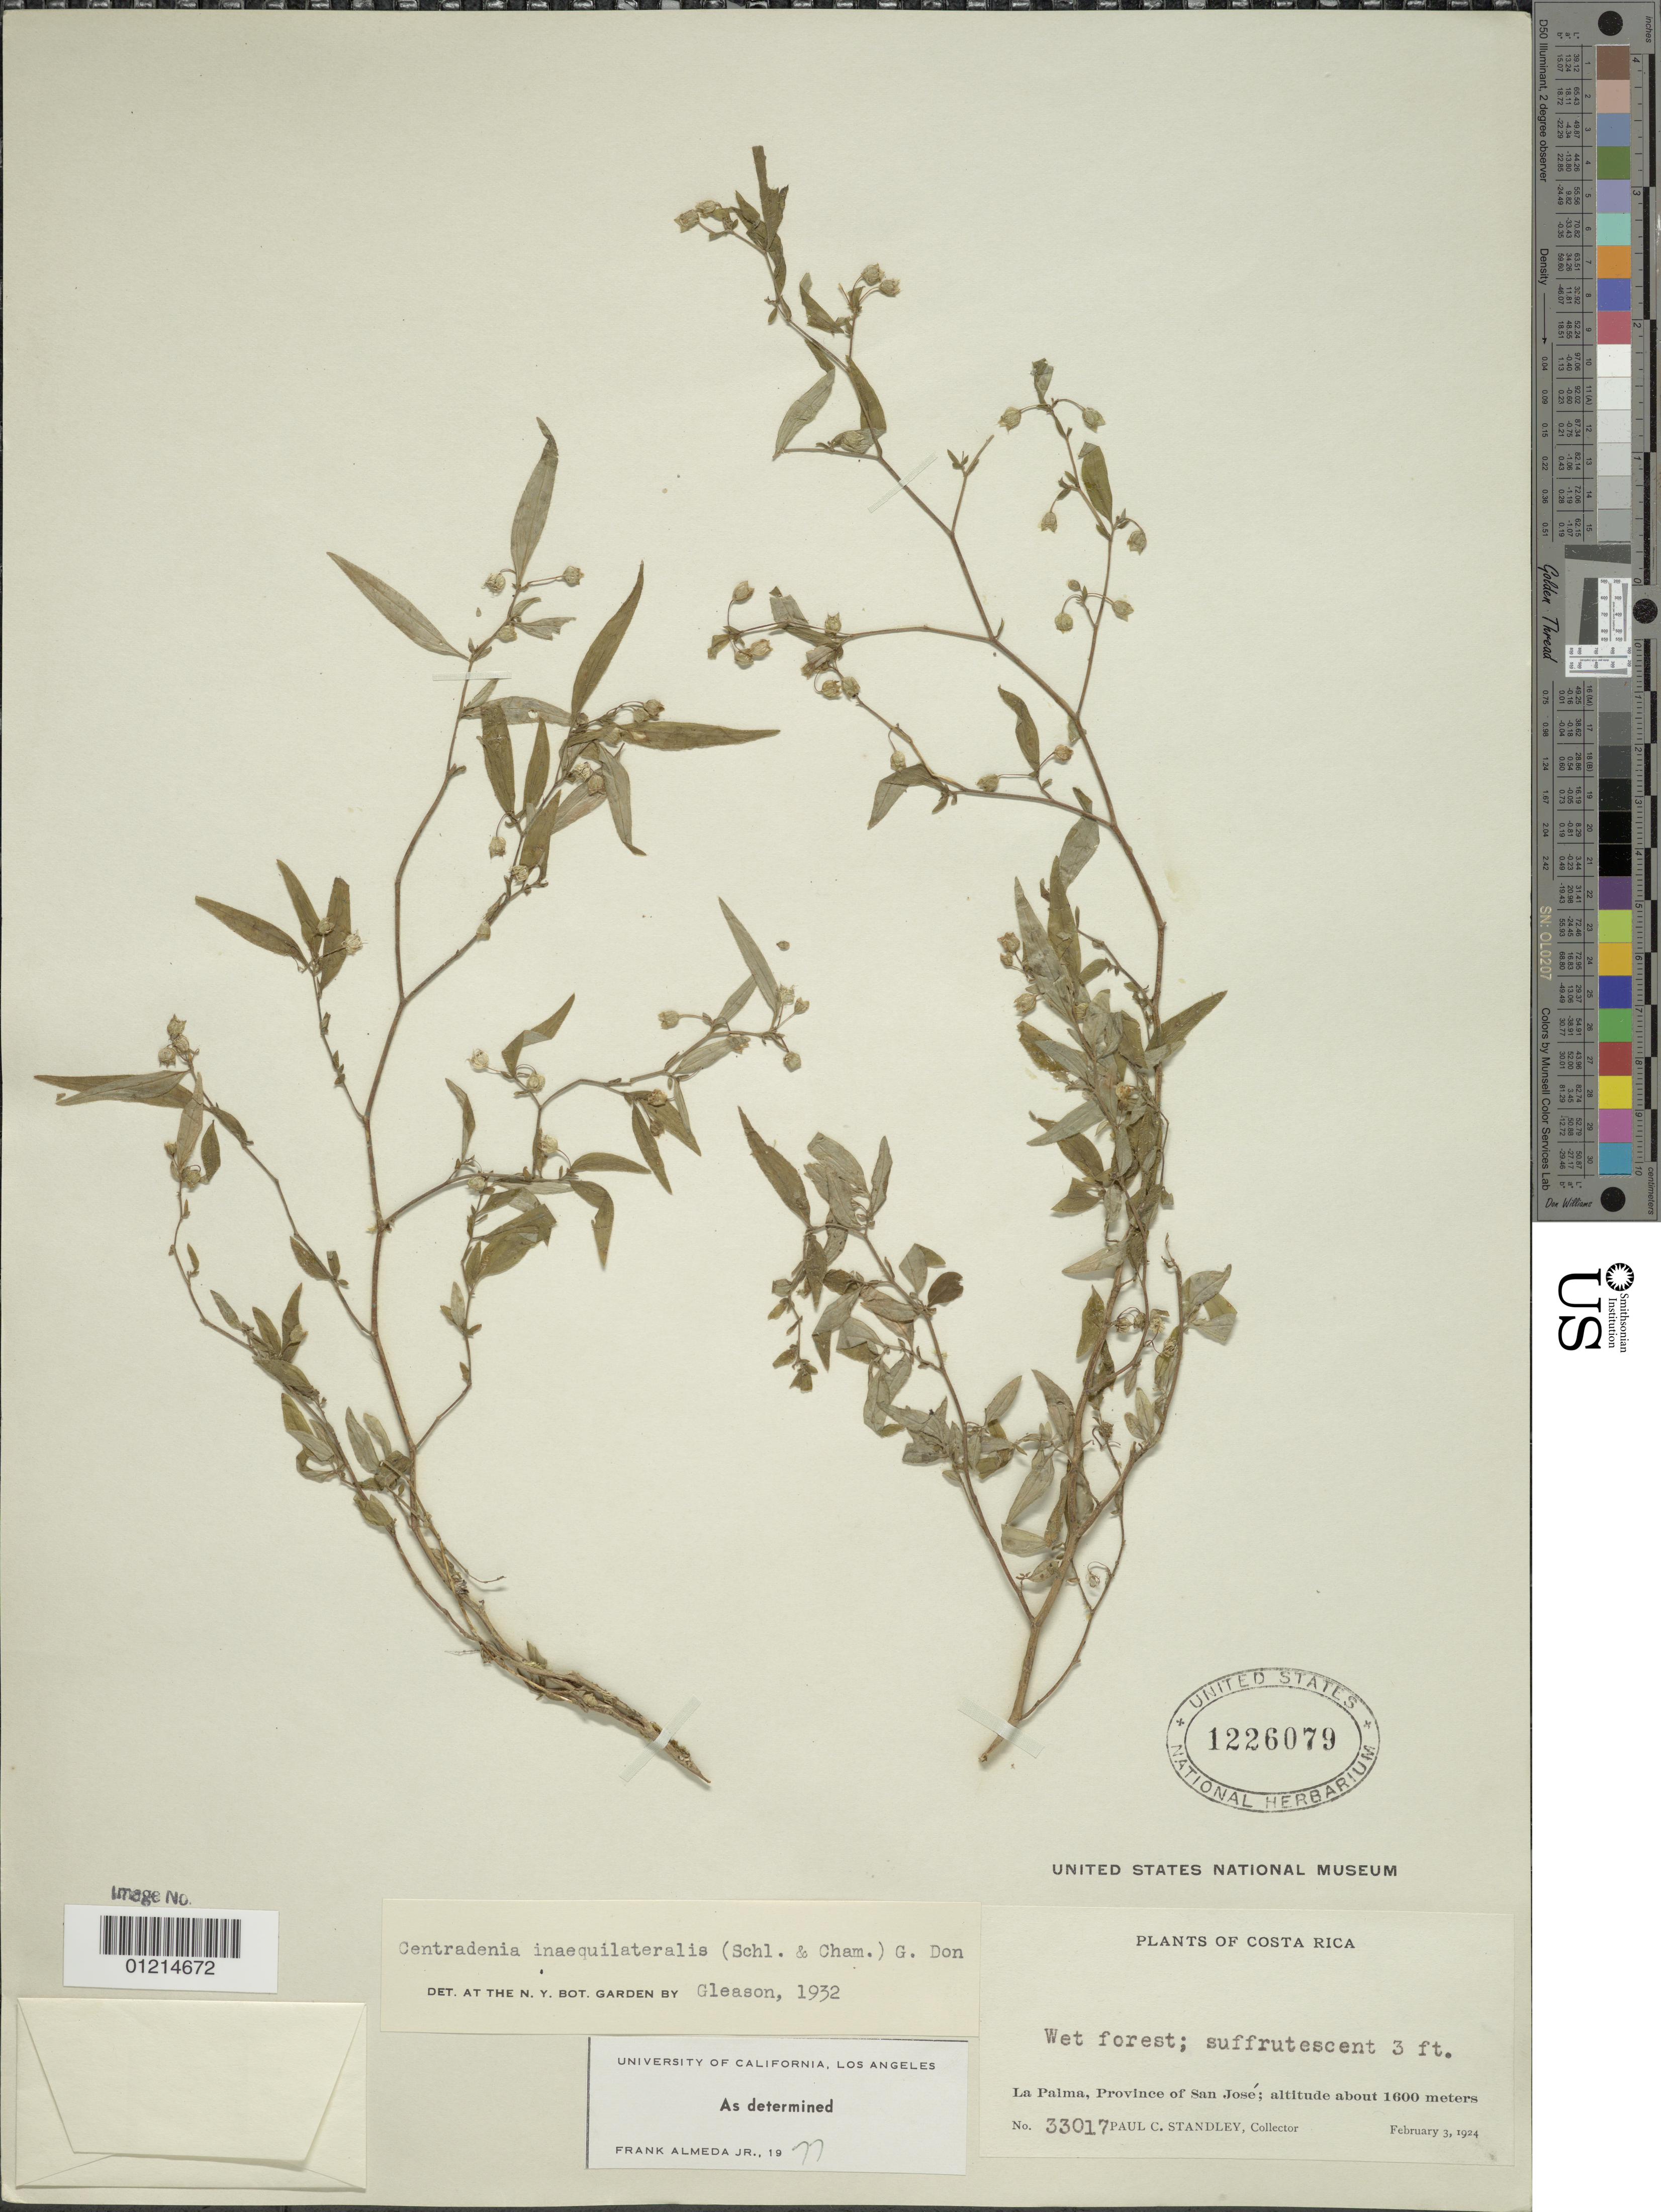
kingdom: Plantae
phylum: Tracheophyta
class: Magnoliopsida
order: Myrtales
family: Melastomataceae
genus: Centradenia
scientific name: Centradenia inaequilateralis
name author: (Gleason) G. Don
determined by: Gleason, --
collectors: P. C. Standley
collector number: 33017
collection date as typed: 03 Feb 1924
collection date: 1924-02-03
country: Costa Rica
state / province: San José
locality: La Palma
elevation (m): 1600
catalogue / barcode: US 1226079